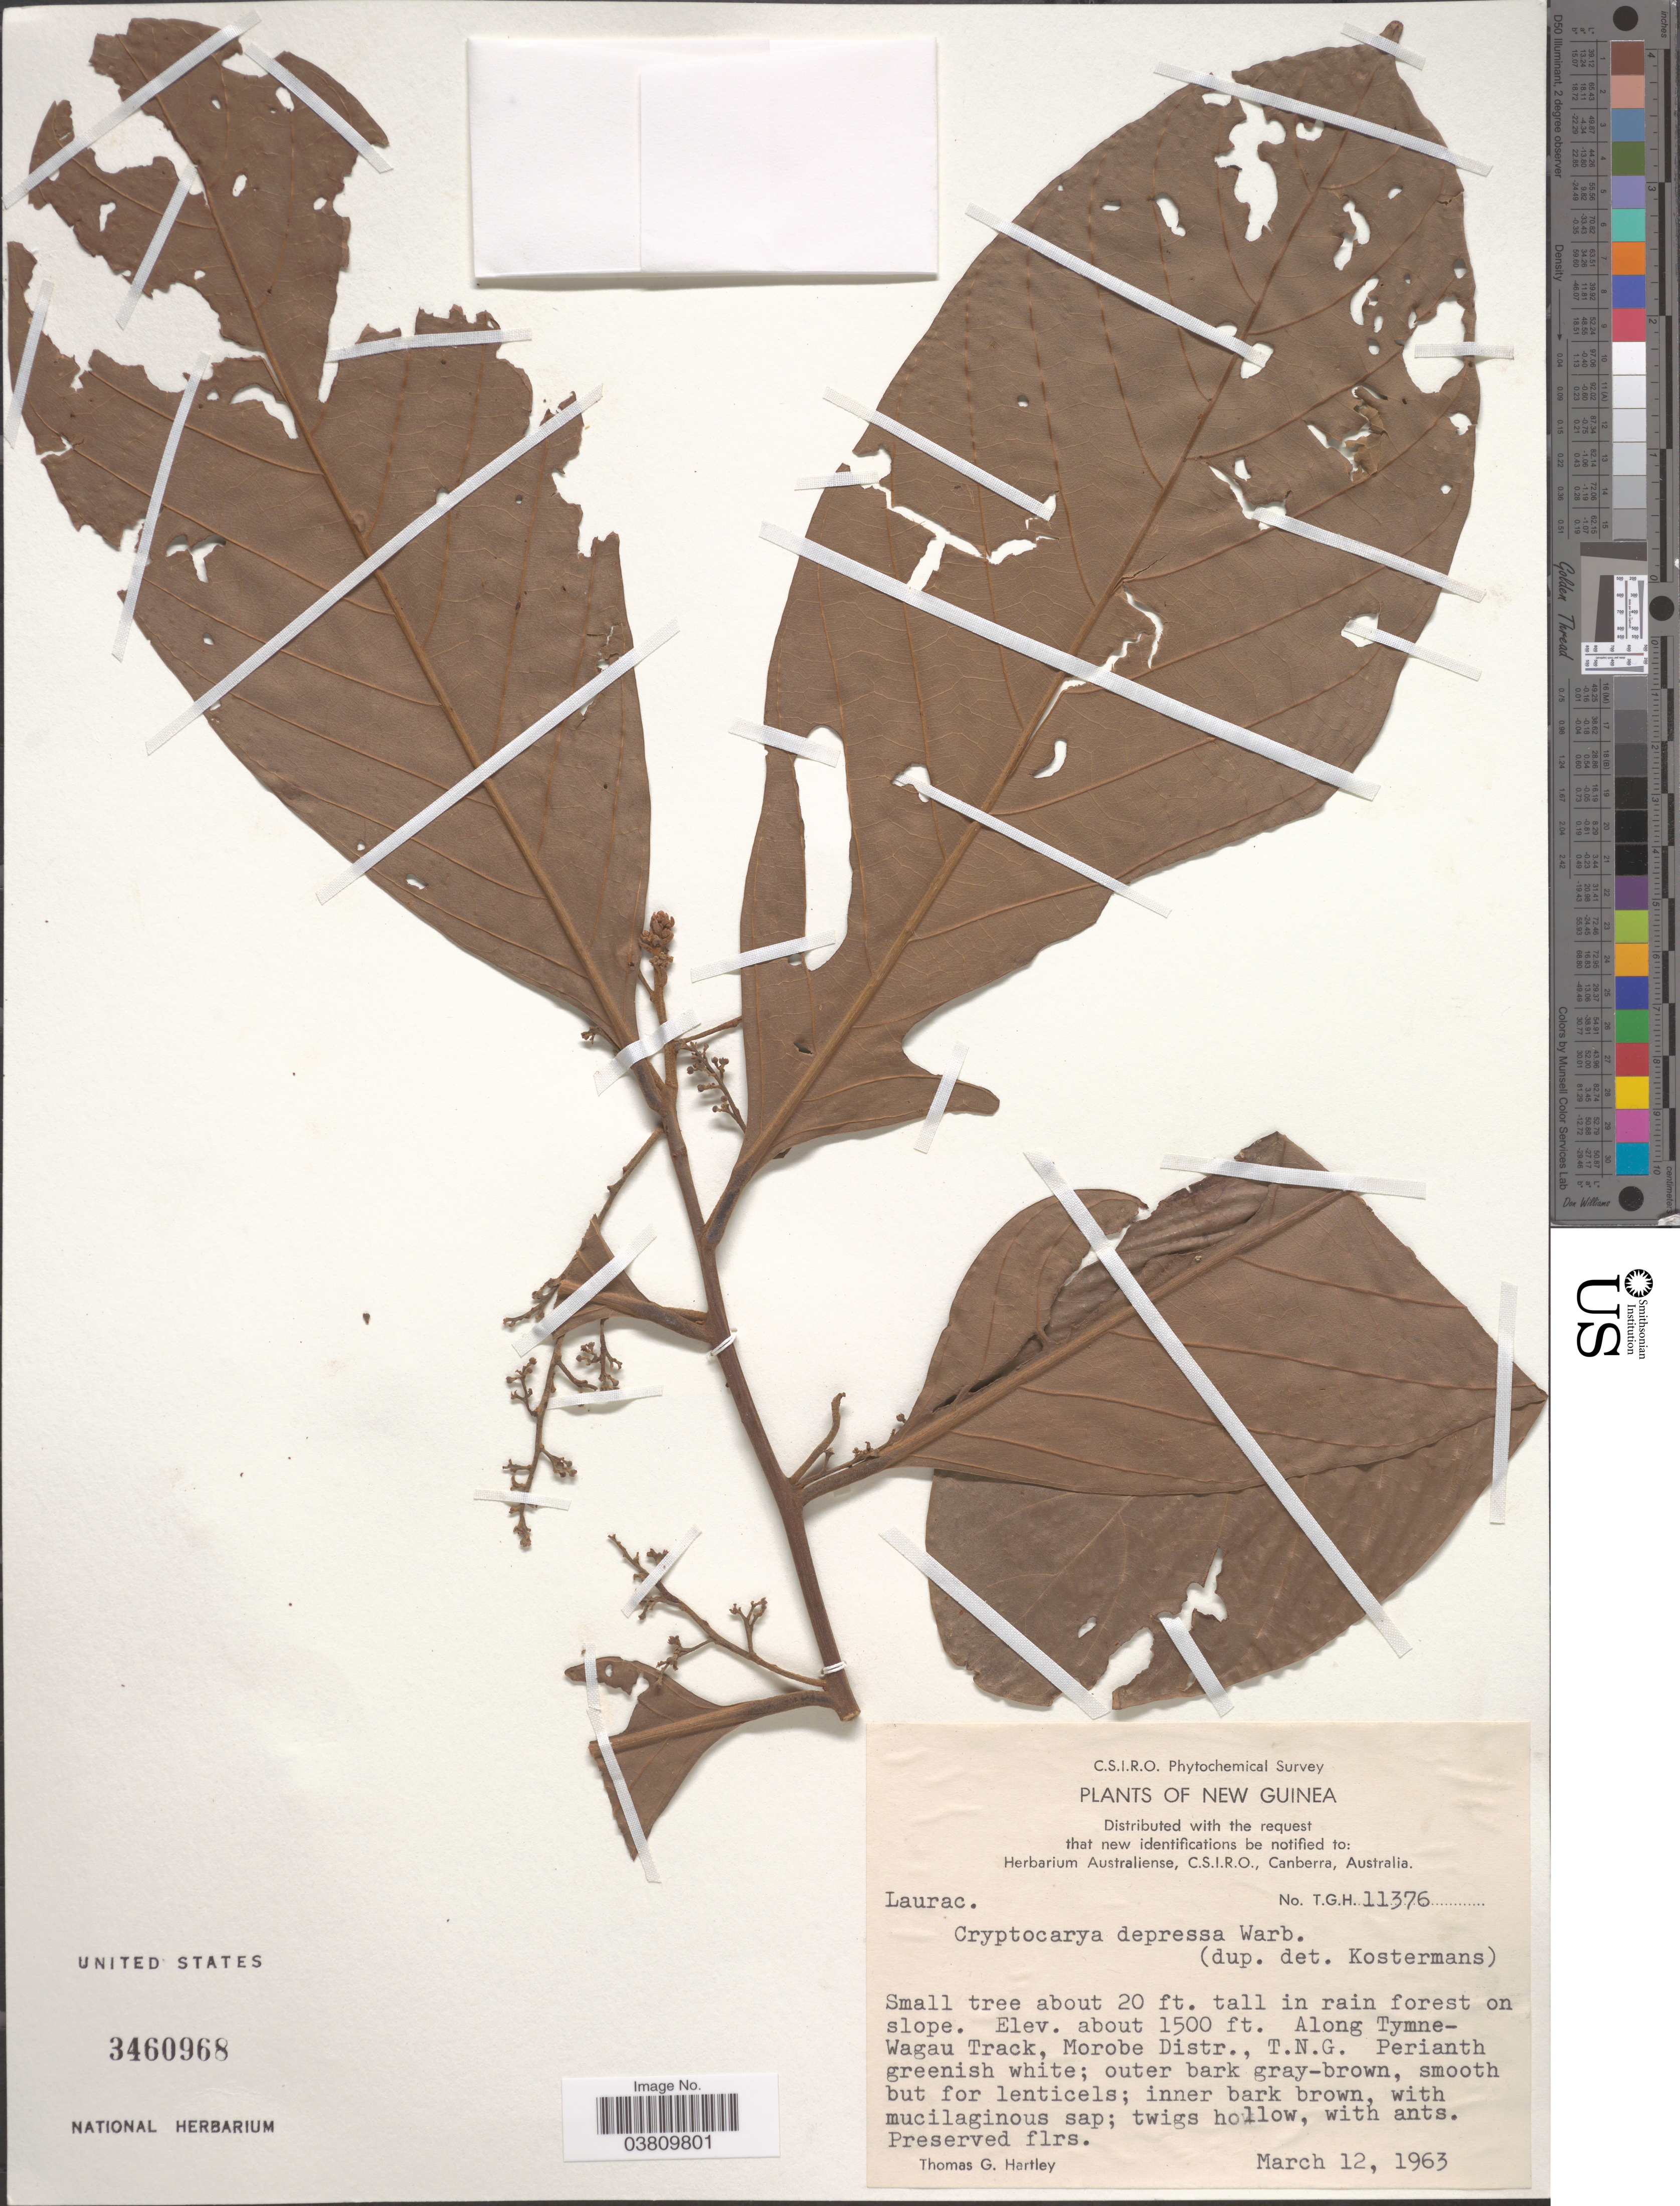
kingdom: Plantae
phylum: Tracheophyta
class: Magnoliopsida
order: Laurales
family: Lauraceae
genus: Cryptocarya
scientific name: Cryptocarya depressa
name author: Warb.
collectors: T. G. Hartley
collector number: TGH 11376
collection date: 1963-03-12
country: Papua New Guinea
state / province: Morobe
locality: New Guinea. Along Tymne-Wagau Track, Morobe Distr., T.N.G.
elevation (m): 457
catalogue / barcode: US 3460968